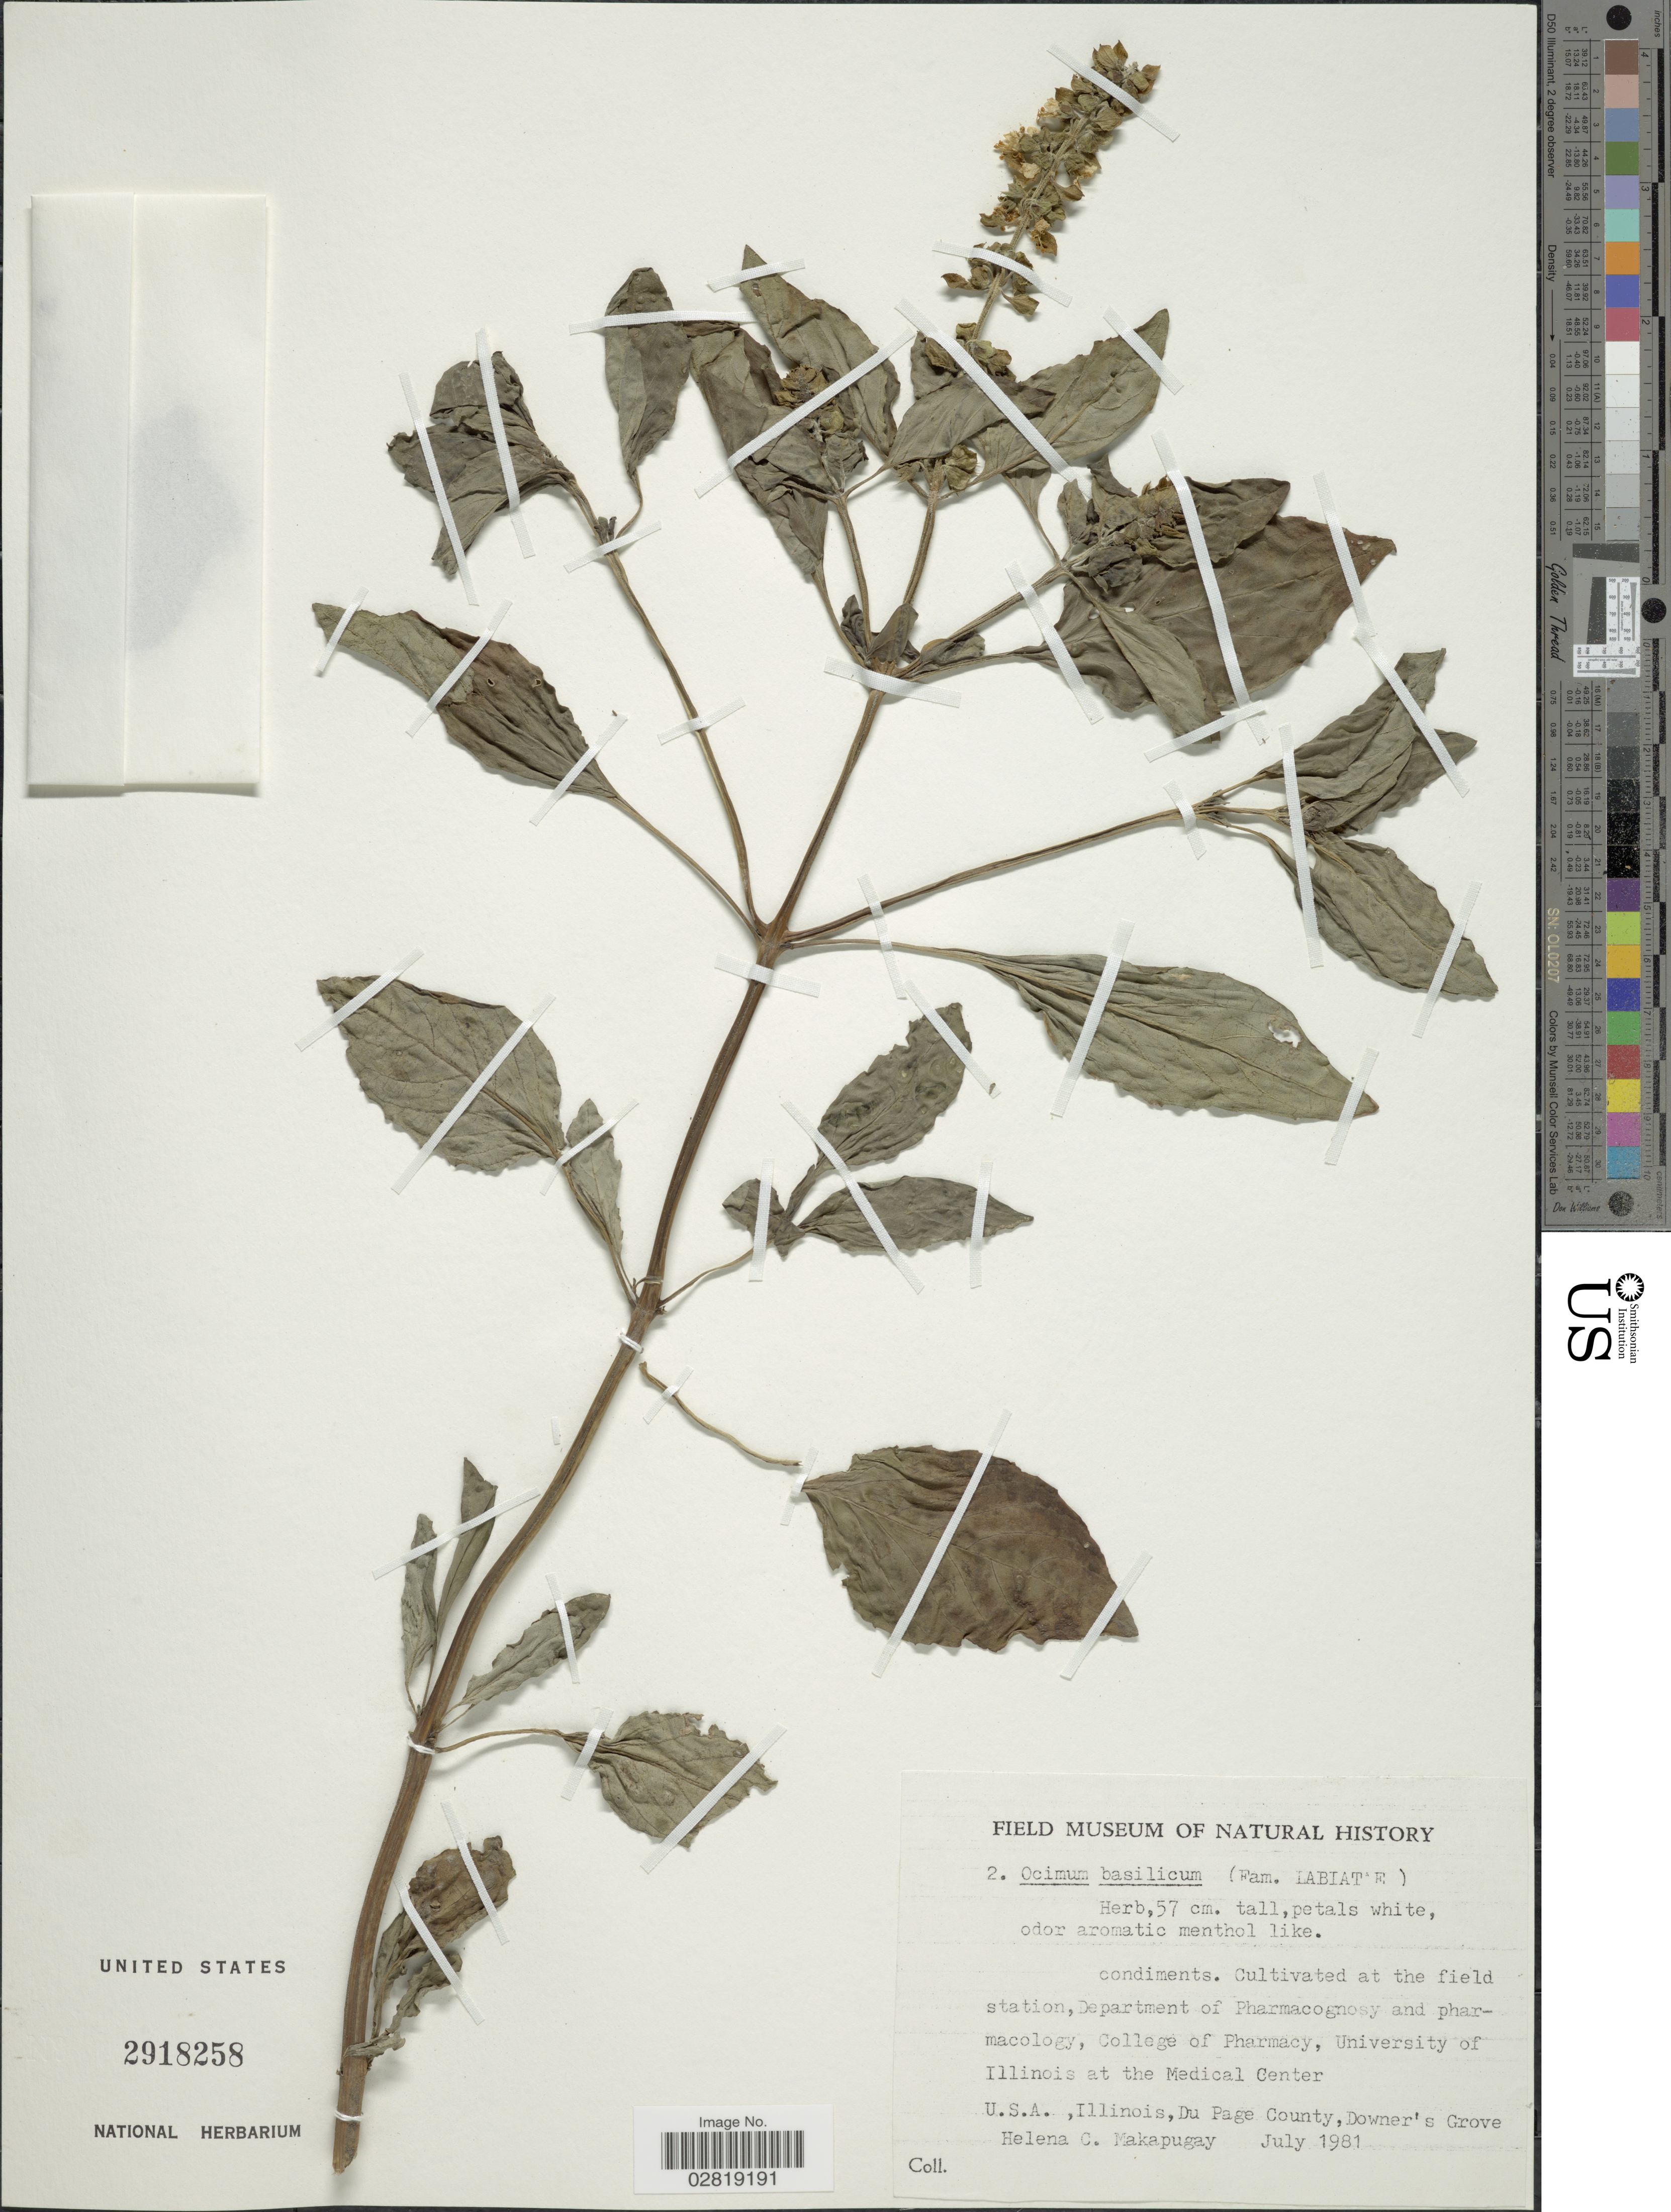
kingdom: Plantae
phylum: Tracheophyta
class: Magnoliopsida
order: Lamiales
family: Lamiaceae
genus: Ocimum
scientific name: Ocimum basilicum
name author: L.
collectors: H. Makapugay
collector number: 2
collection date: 1981-07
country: United States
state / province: Illinois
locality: Cultivated at the field station, Department of Pharmacognosy and pharmacology, College of Pharmacy, University of Illinois at the Medical Center. Du Page County. Downer's Grove.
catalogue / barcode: US 2918258